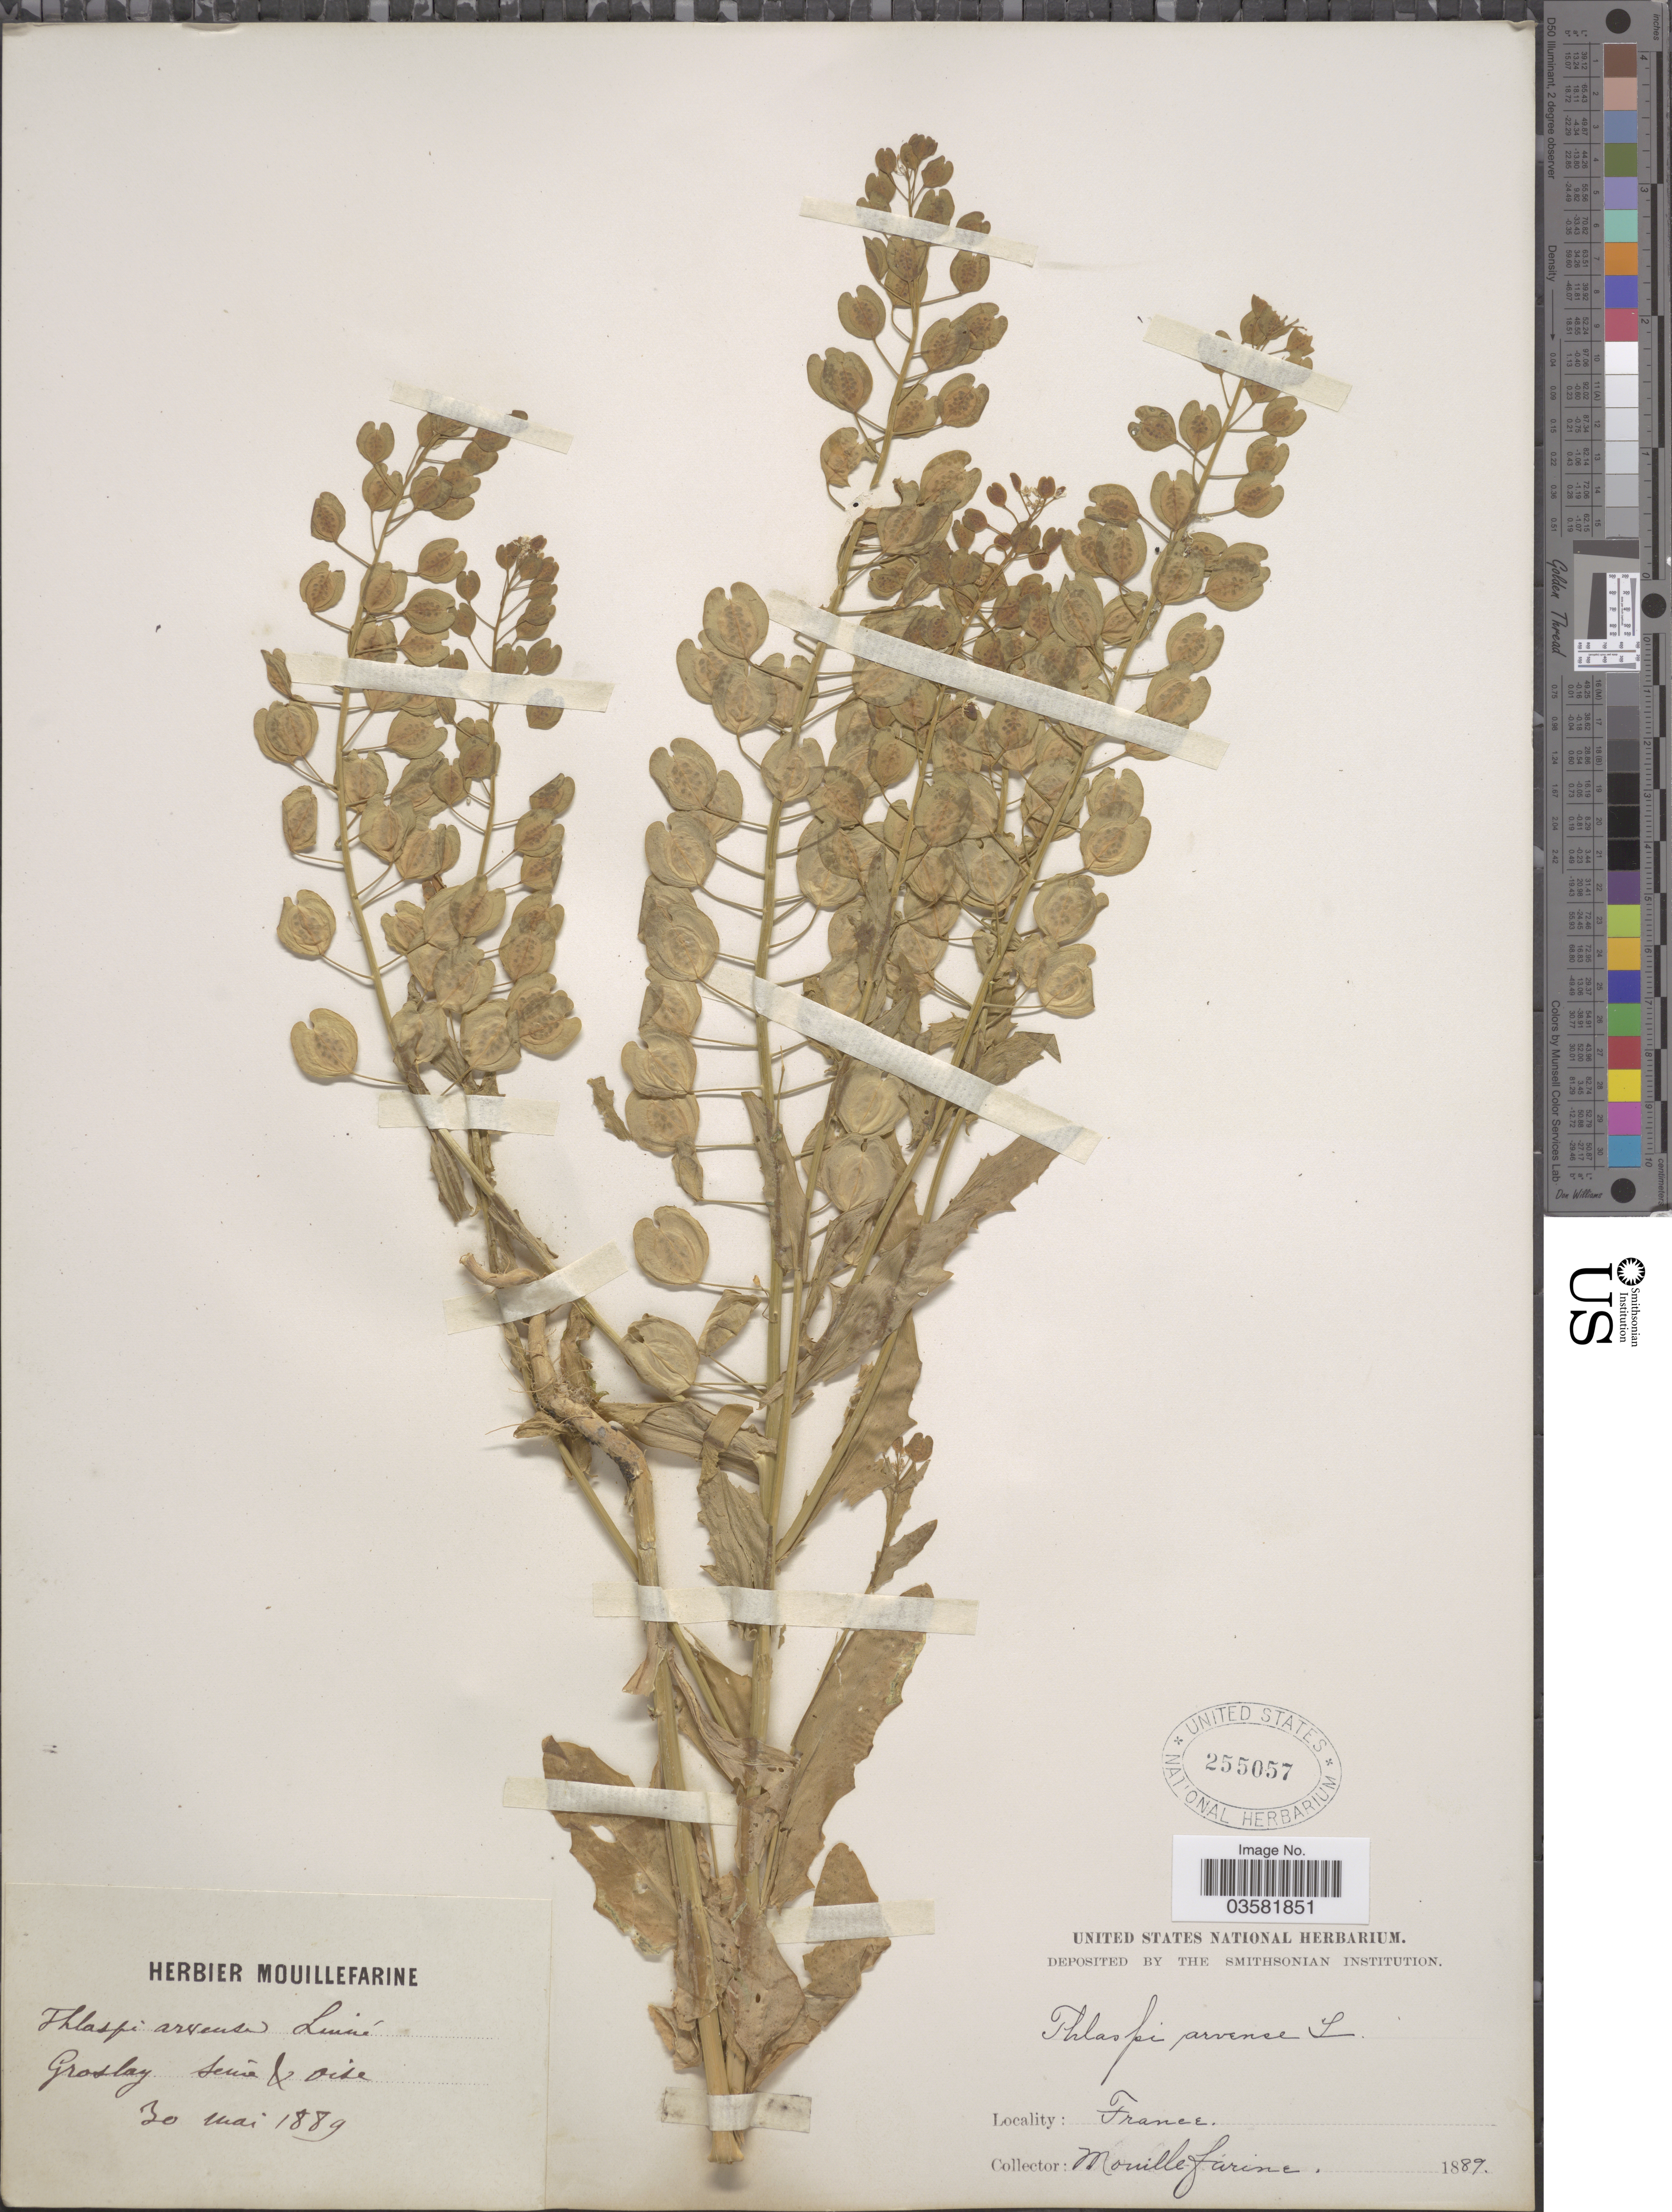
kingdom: Plantae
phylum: Tracheophyta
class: Magnoliopsida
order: Brassicales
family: Brassicaceae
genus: Thlaspi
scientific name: Thlaspi arvense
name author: L.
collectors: A. Mouillefarine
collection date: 1889-05-30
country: France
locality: Groslay Seine & Oise.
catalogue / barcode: US 255057